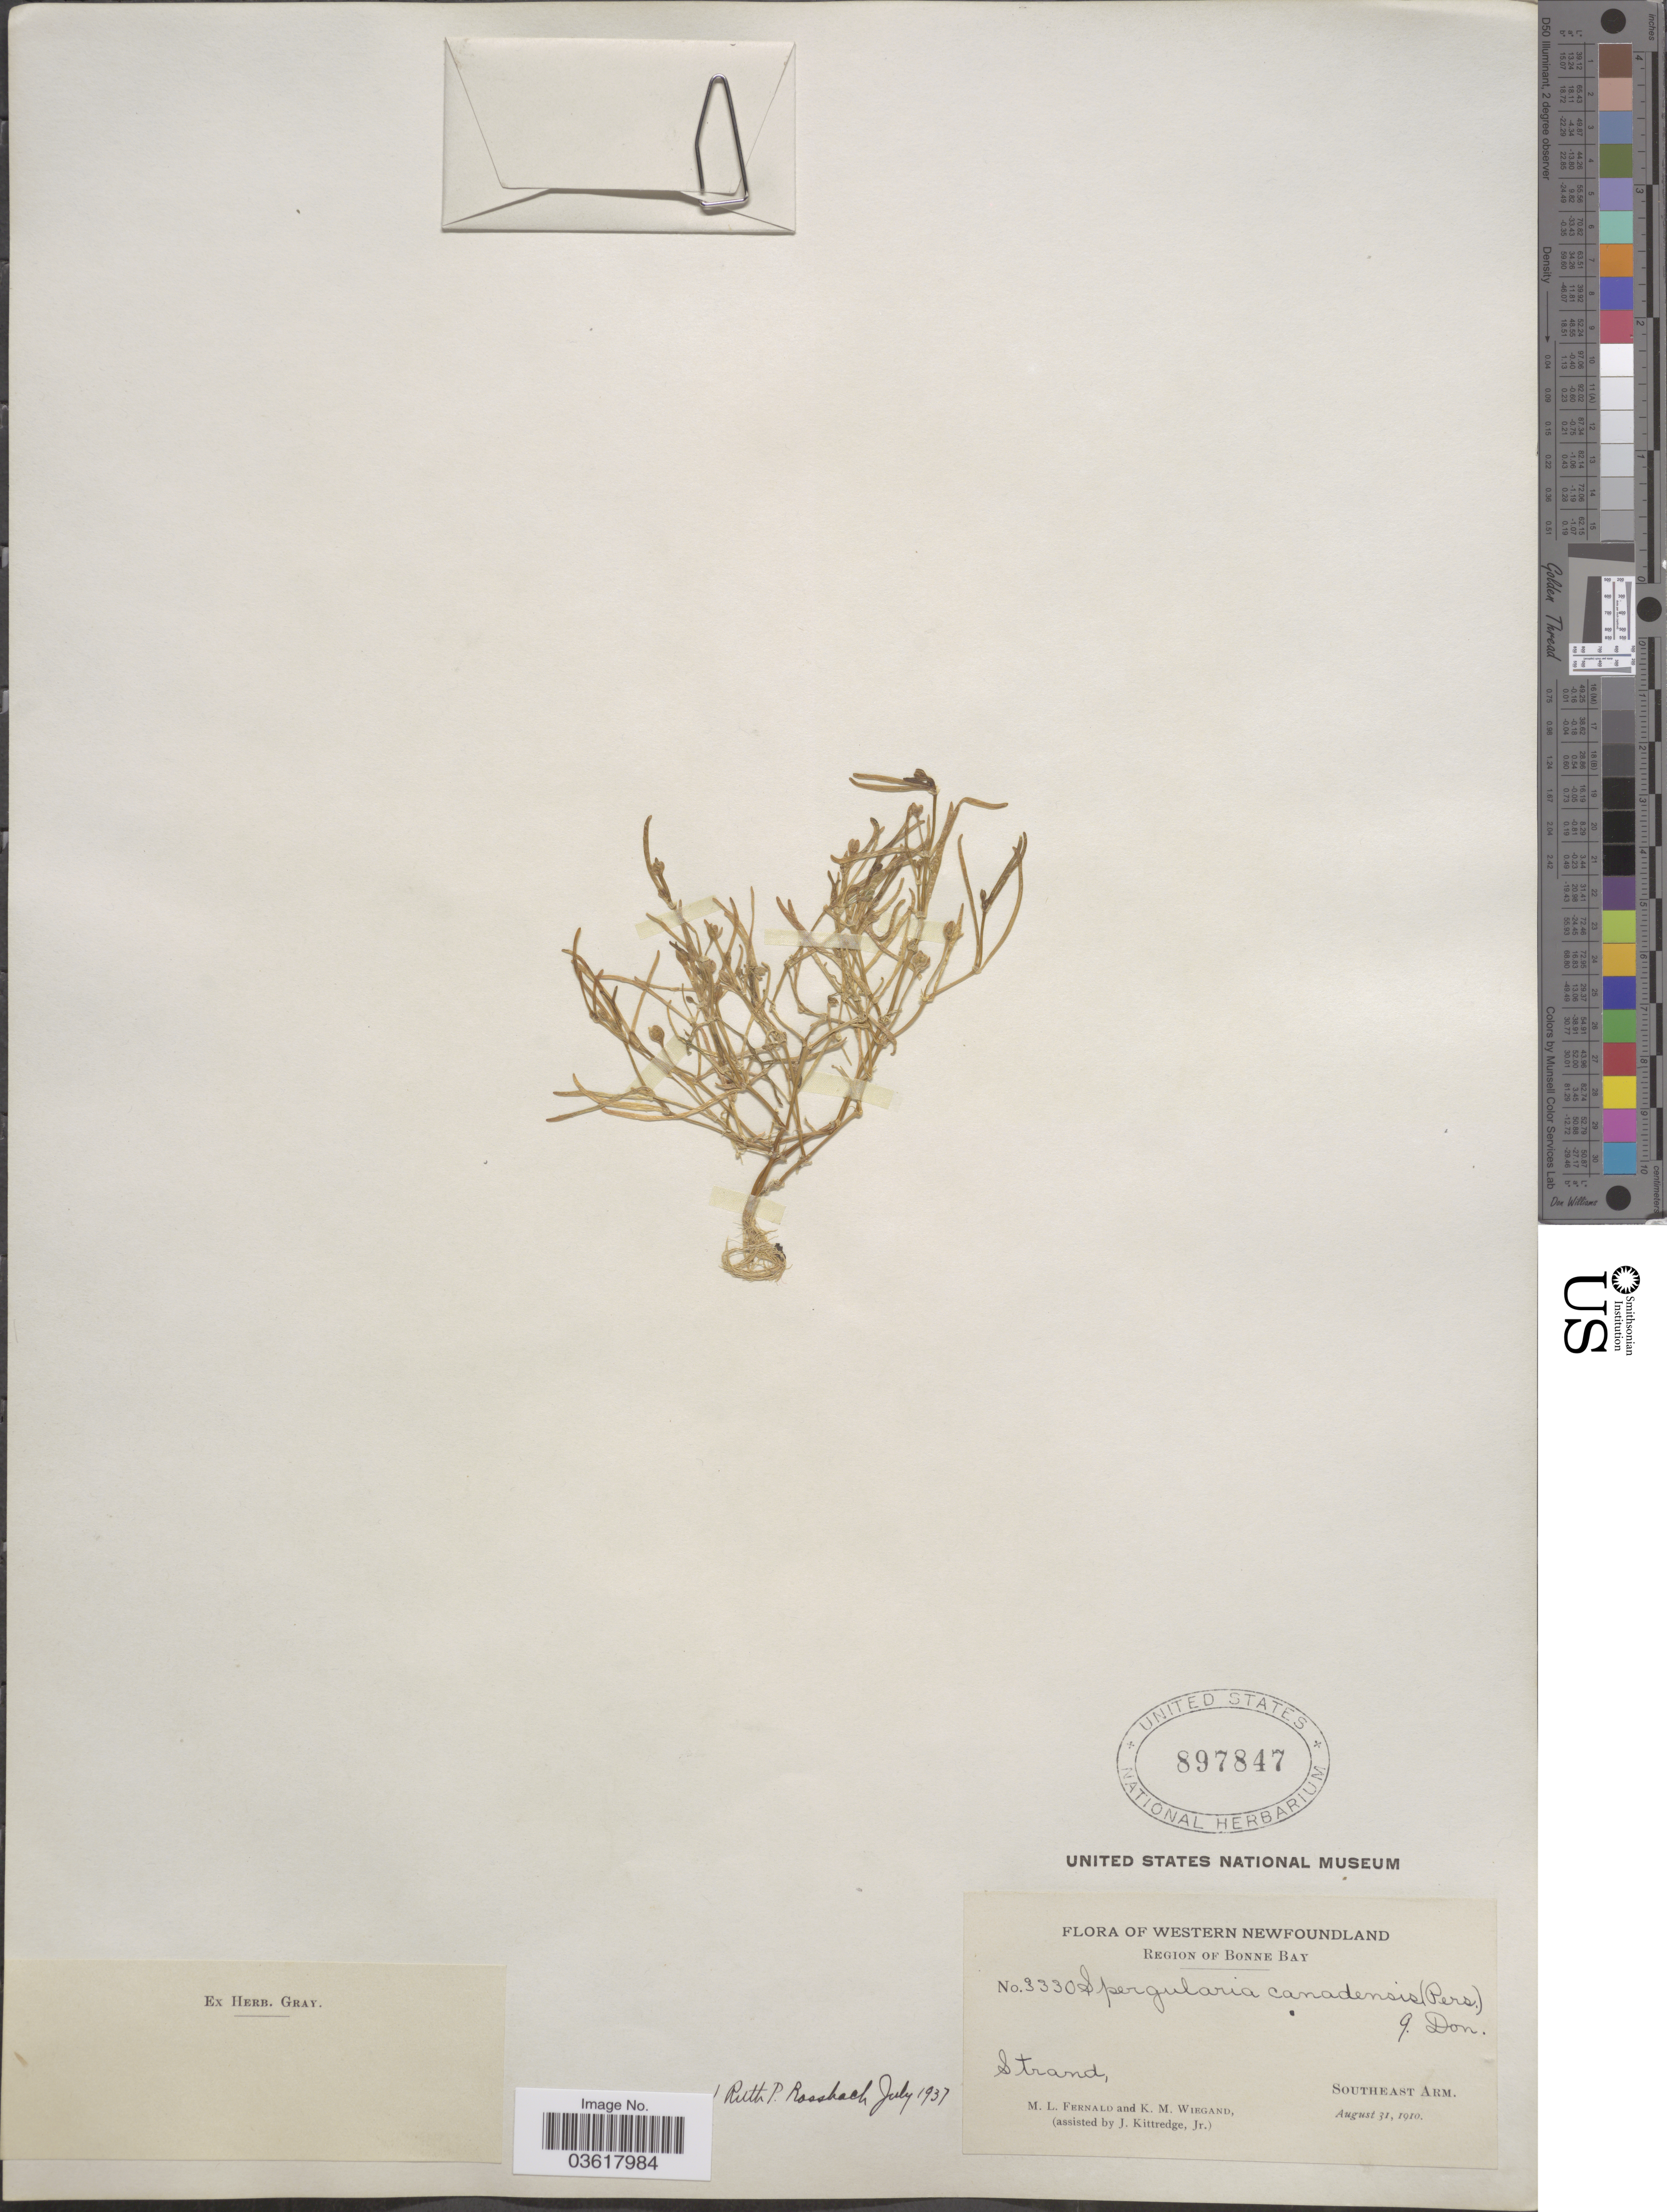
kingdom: Plantae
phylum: Tracheophyta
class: Magnoliopsida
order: Caryophyllales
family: Caryophyllaceae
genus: Spergularia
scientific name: Spergularia canadensis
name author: (Pers.) G. Don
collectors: M. L. Fernald, K. M. Wiegand & J. Kittredge Jr.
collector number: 3330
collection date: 1910-08-31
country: Canada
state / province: Newfoundland and Labrador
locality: Western Newfoundland. Region of Bonne Bay. Southeast Arm.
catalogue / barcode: US 897847